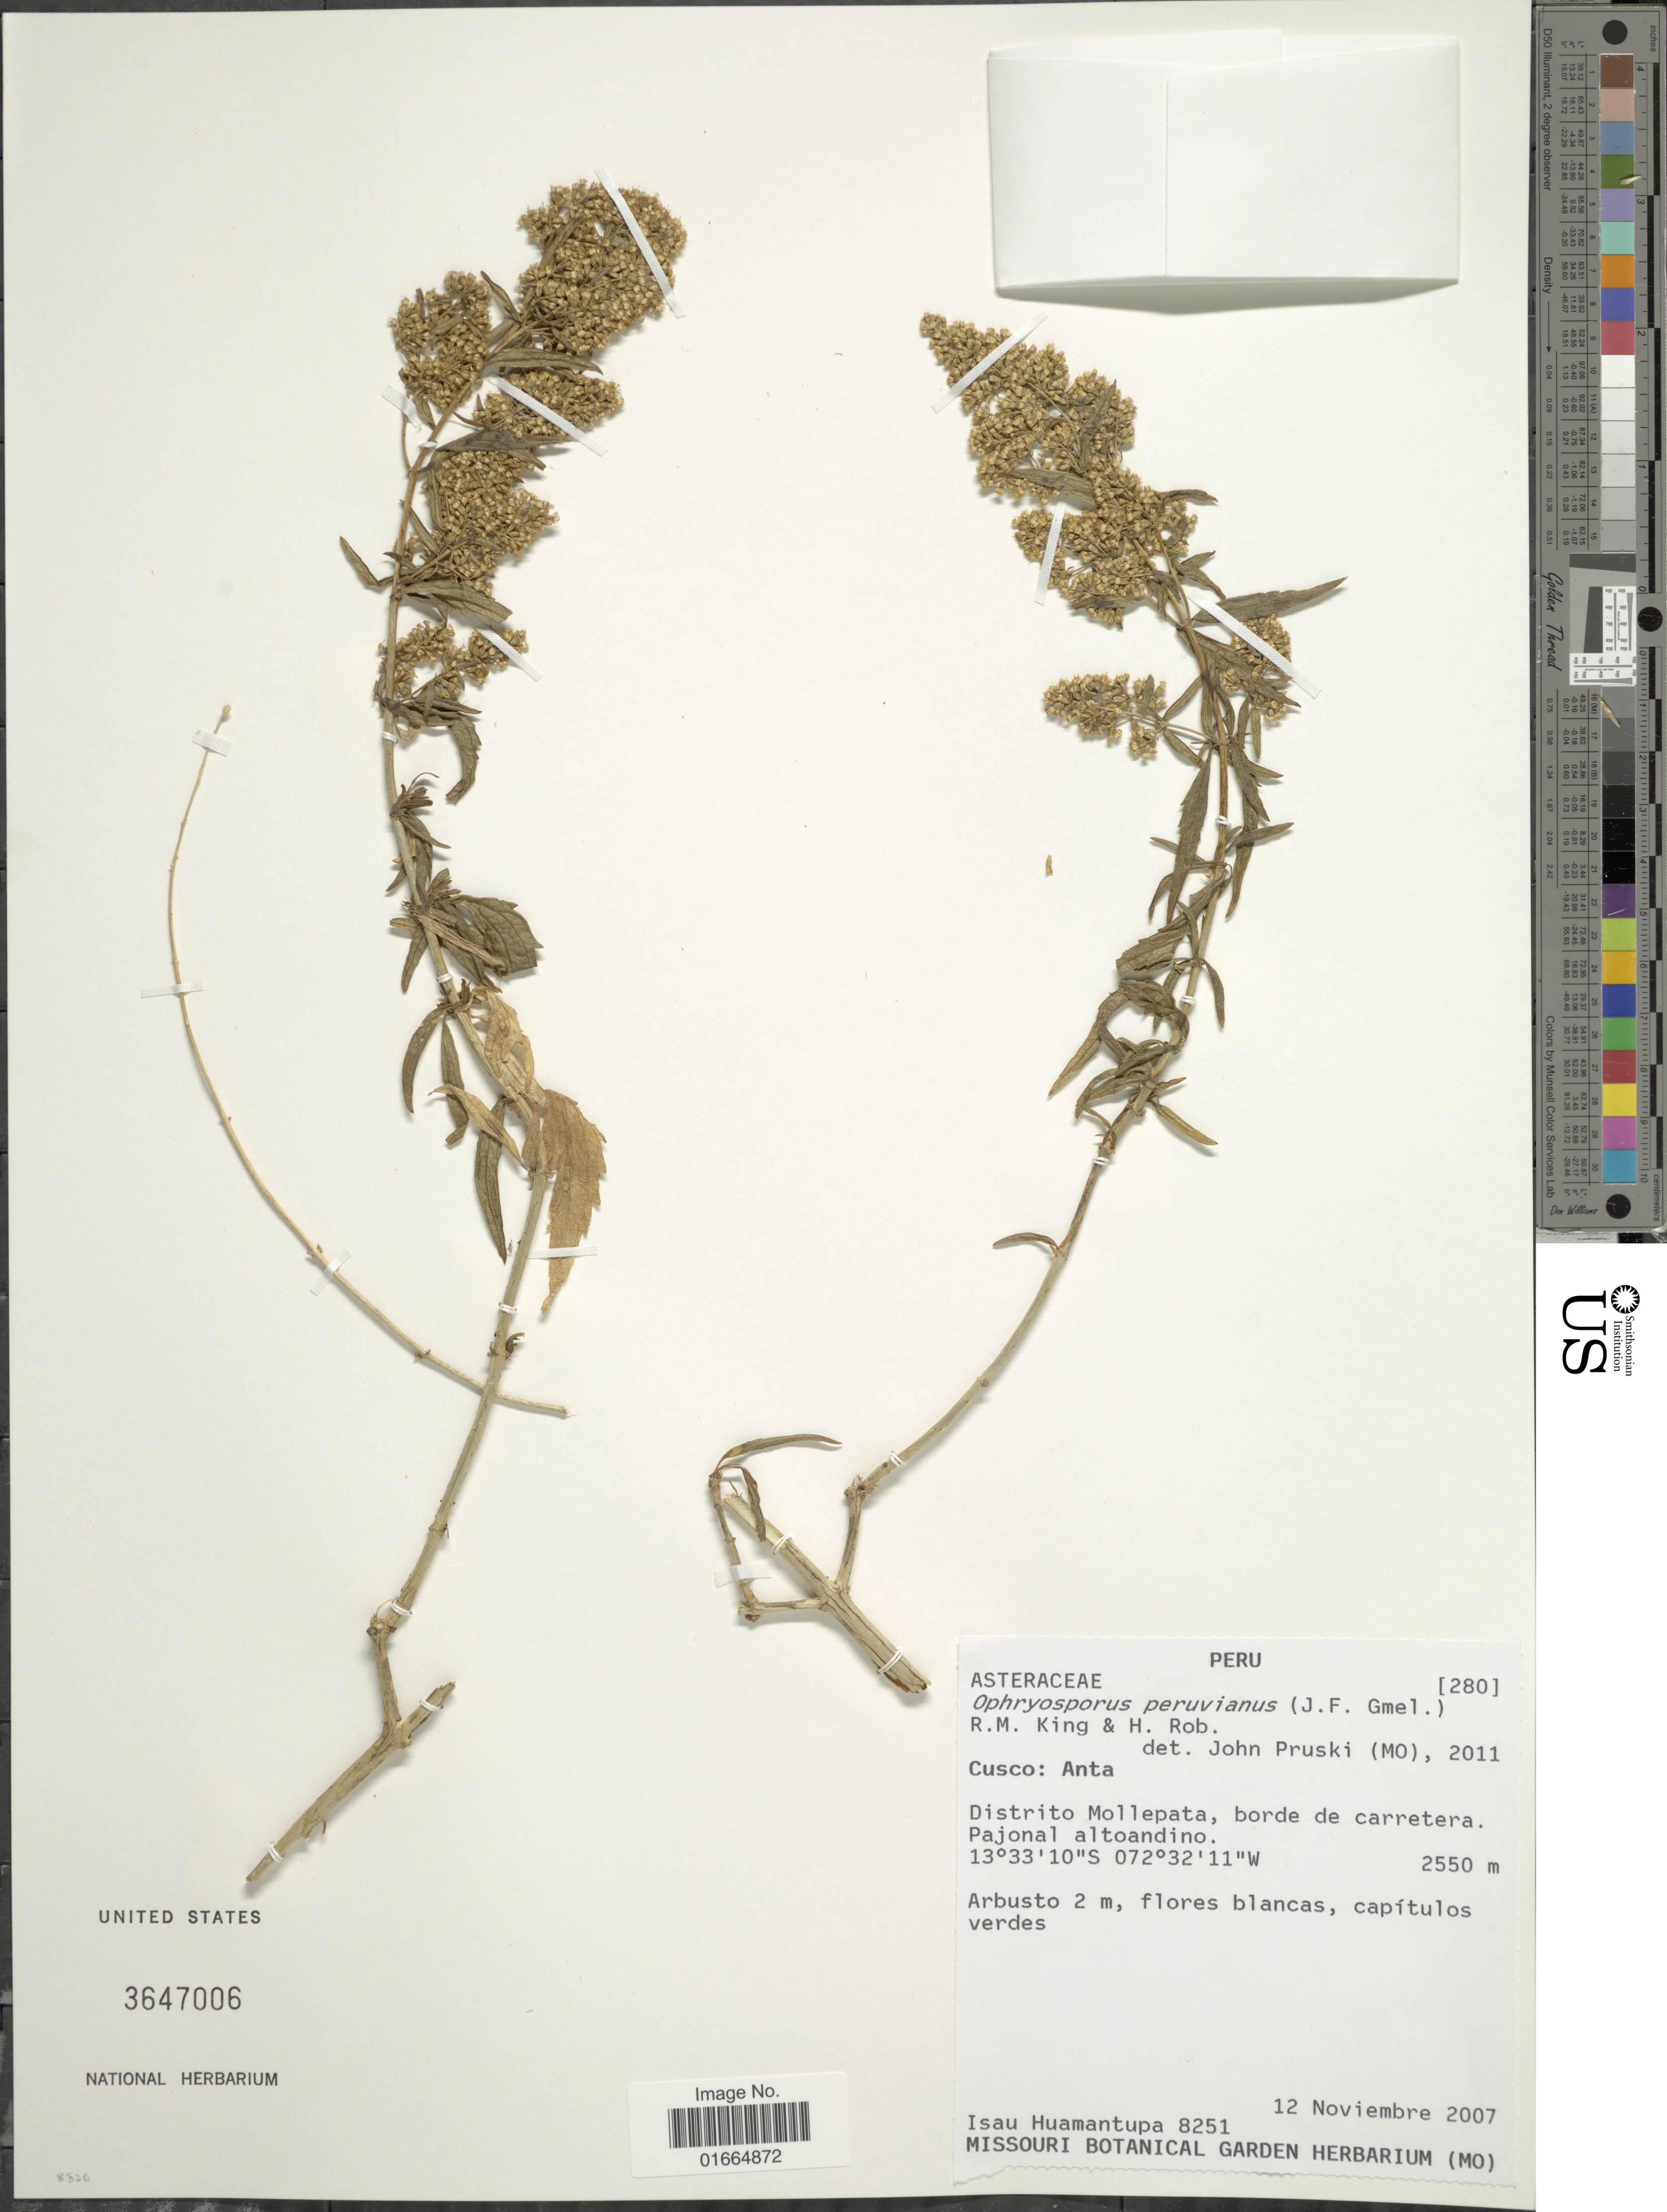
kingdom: Plantae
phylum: Tracheophyta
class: Magnoliopsida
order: Asterales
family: Asteraceae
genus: Ophryosporus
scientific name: Ophryosporus peruvianus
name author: (J.F. Gmel.) R.M. King & H. Rob.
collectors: I. Huamantupa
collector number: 8251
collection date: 2007-11-12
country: Peru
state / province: Cusco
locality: Cusco: Anta. Distrito Mollepata, borde de carretera. Pajonal altoandino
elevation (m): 2550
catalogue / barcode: US 3647006